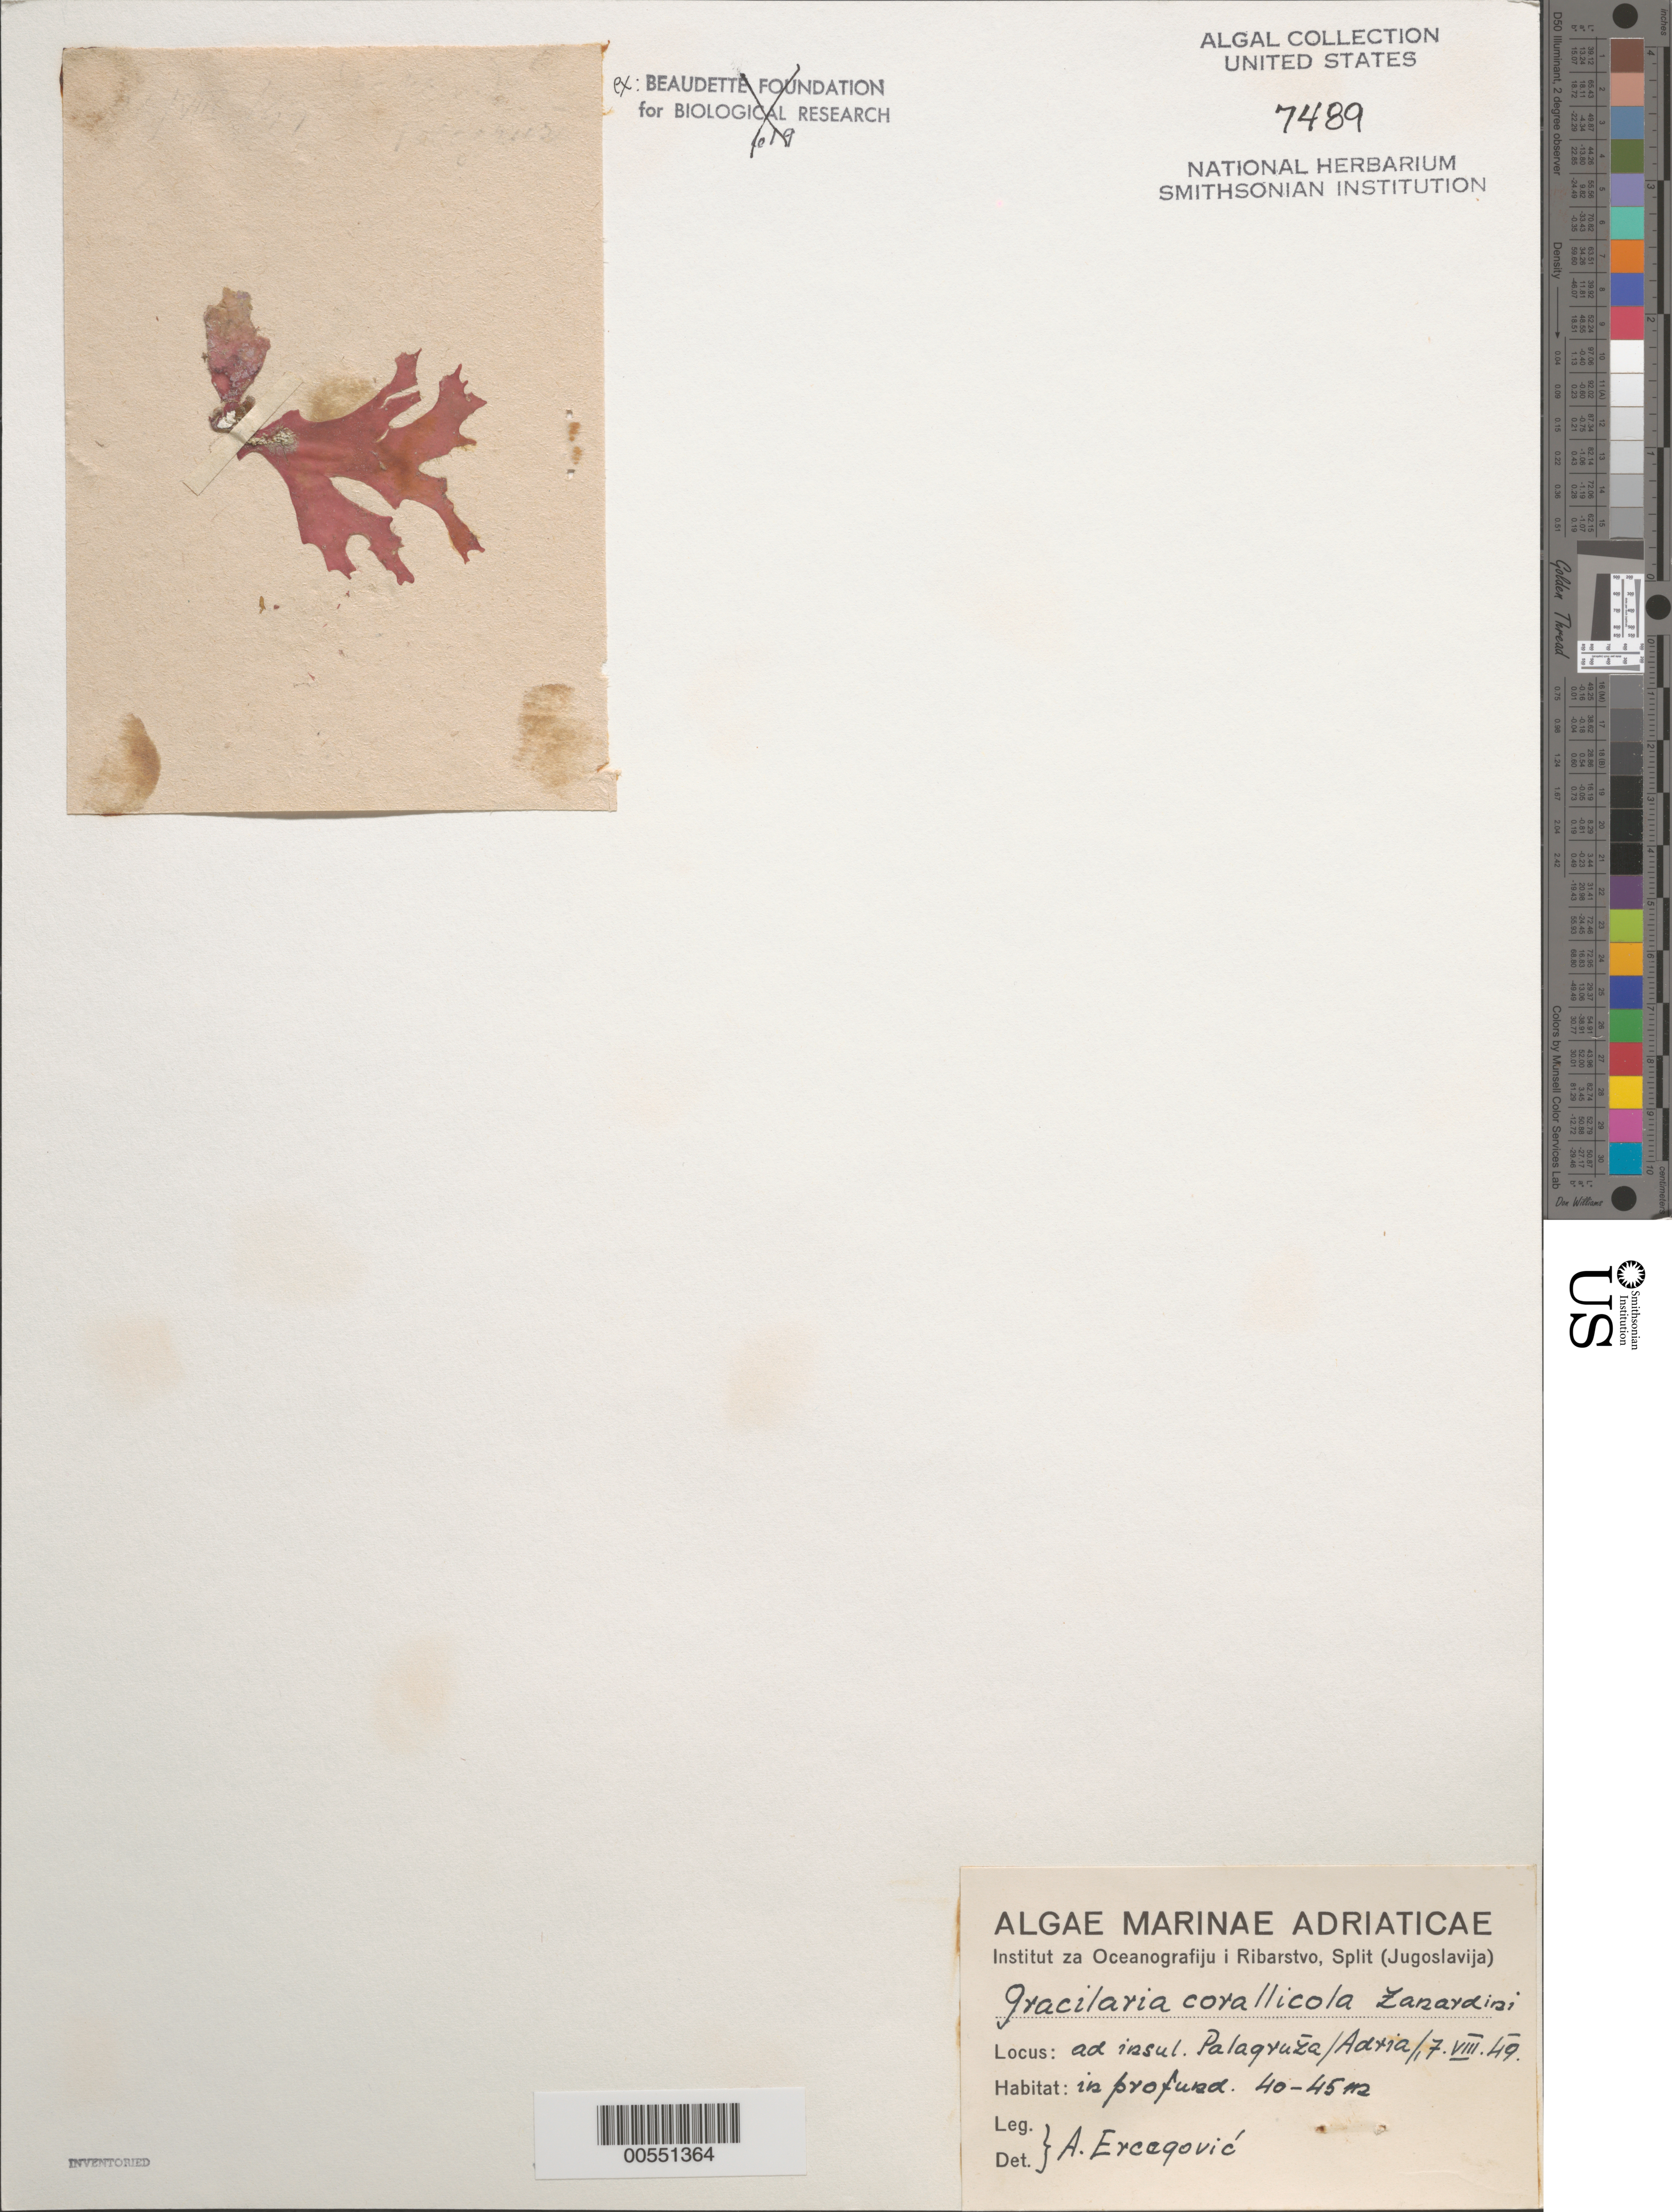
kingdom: Plantae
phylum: Rhodophyta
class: Florideophyceae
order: Gracilariales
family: Gracilariaceae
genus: Gracilaria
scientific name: Gracilaria corallicola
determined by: Ercegovic, A.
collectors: A. Ercegovic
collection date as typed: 07 Aug 1949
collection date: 1949-08-07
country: Croatia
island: Palagruza Islands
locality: Adriatic Sea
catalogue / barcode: US 7489